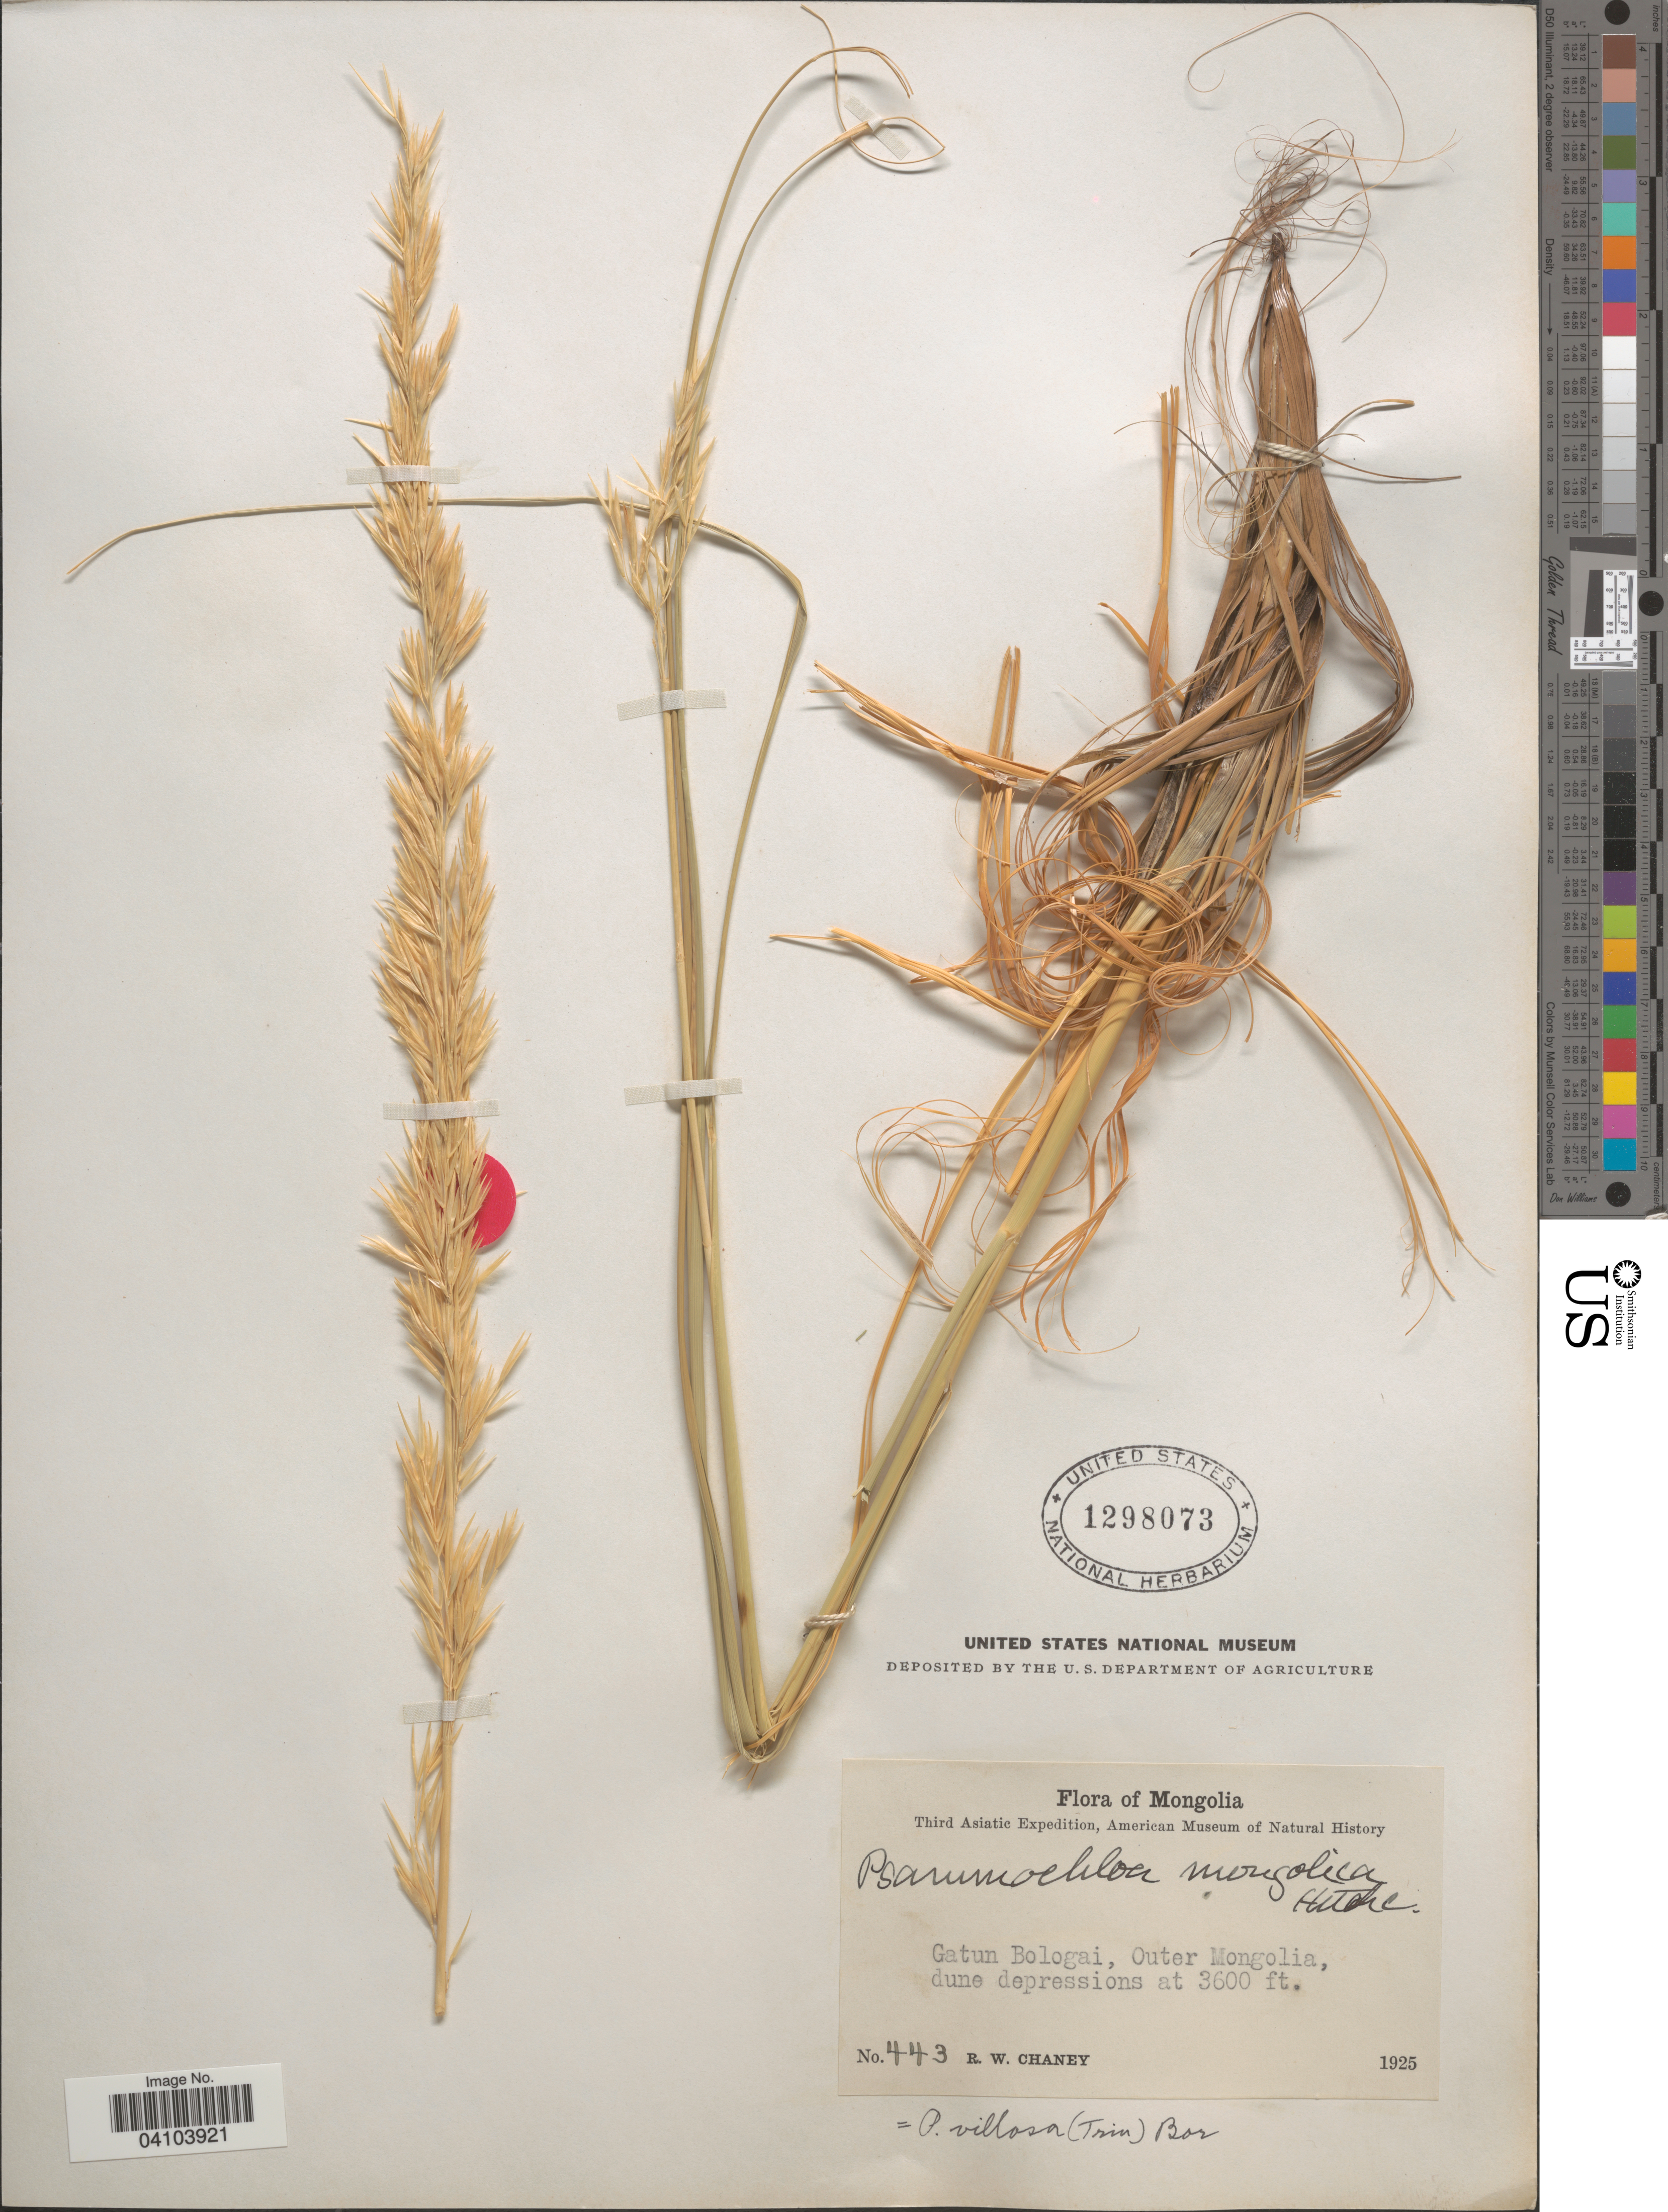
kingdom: Plantae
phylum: Tracheophyta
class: Liliopsida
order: Poales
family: Poaceae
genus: Psammochloa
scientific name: Psammochloa villosa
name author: (Trin.) Bor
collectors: R. Chaney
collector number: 443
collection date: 1925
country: Mongolia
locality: Third Asiatic Expedition, American Museum of Natural History. Gatun Bologai, Outer Mongolia.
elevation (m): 1097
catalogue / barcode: US 1298073